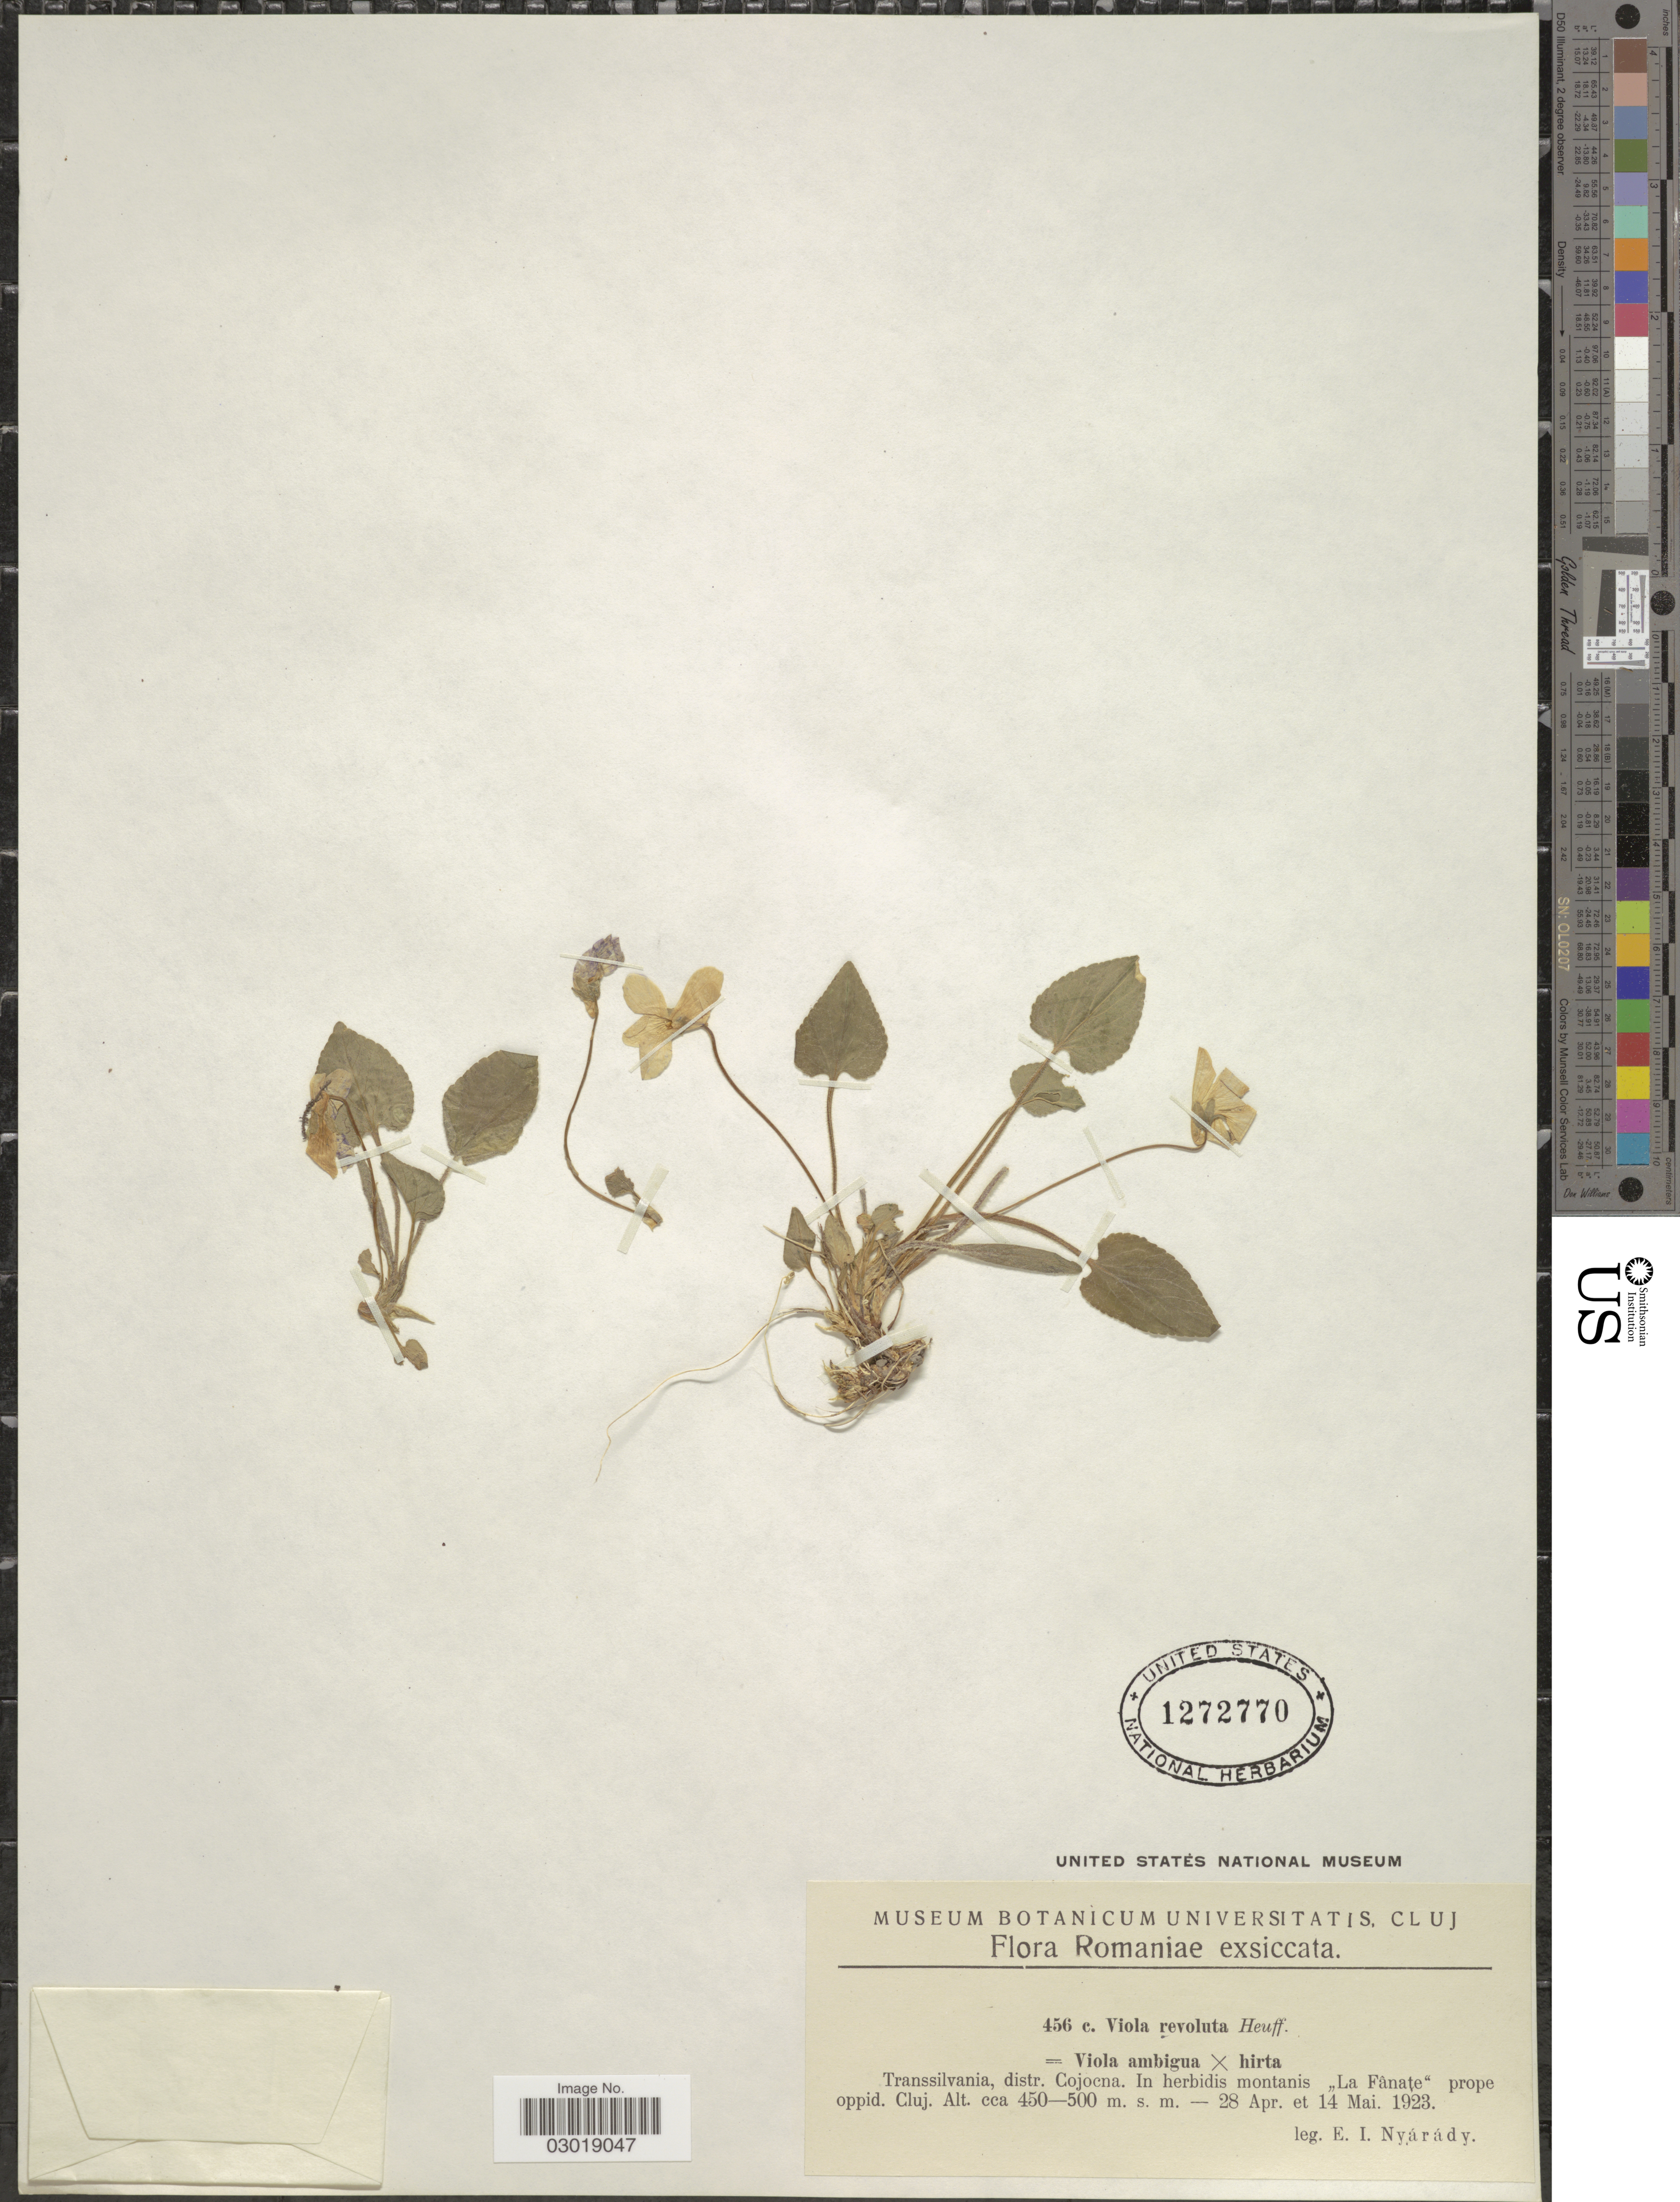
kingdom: Plantae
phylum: Tracheophyta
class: Magnoliopsida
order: Malpighiales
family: Violaceae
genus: Viola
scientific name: Viola revoluta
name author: Heuff. ex Rchb.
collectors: E. Nyárády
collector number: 456c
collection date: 1923-04-28/1923-05-14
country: Romania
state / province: Cluj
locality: Transsilvania, distr. Cojocna. Montanis "La Fânate" prope oppid. Cluj.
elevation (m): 450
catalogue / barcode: US 1272270